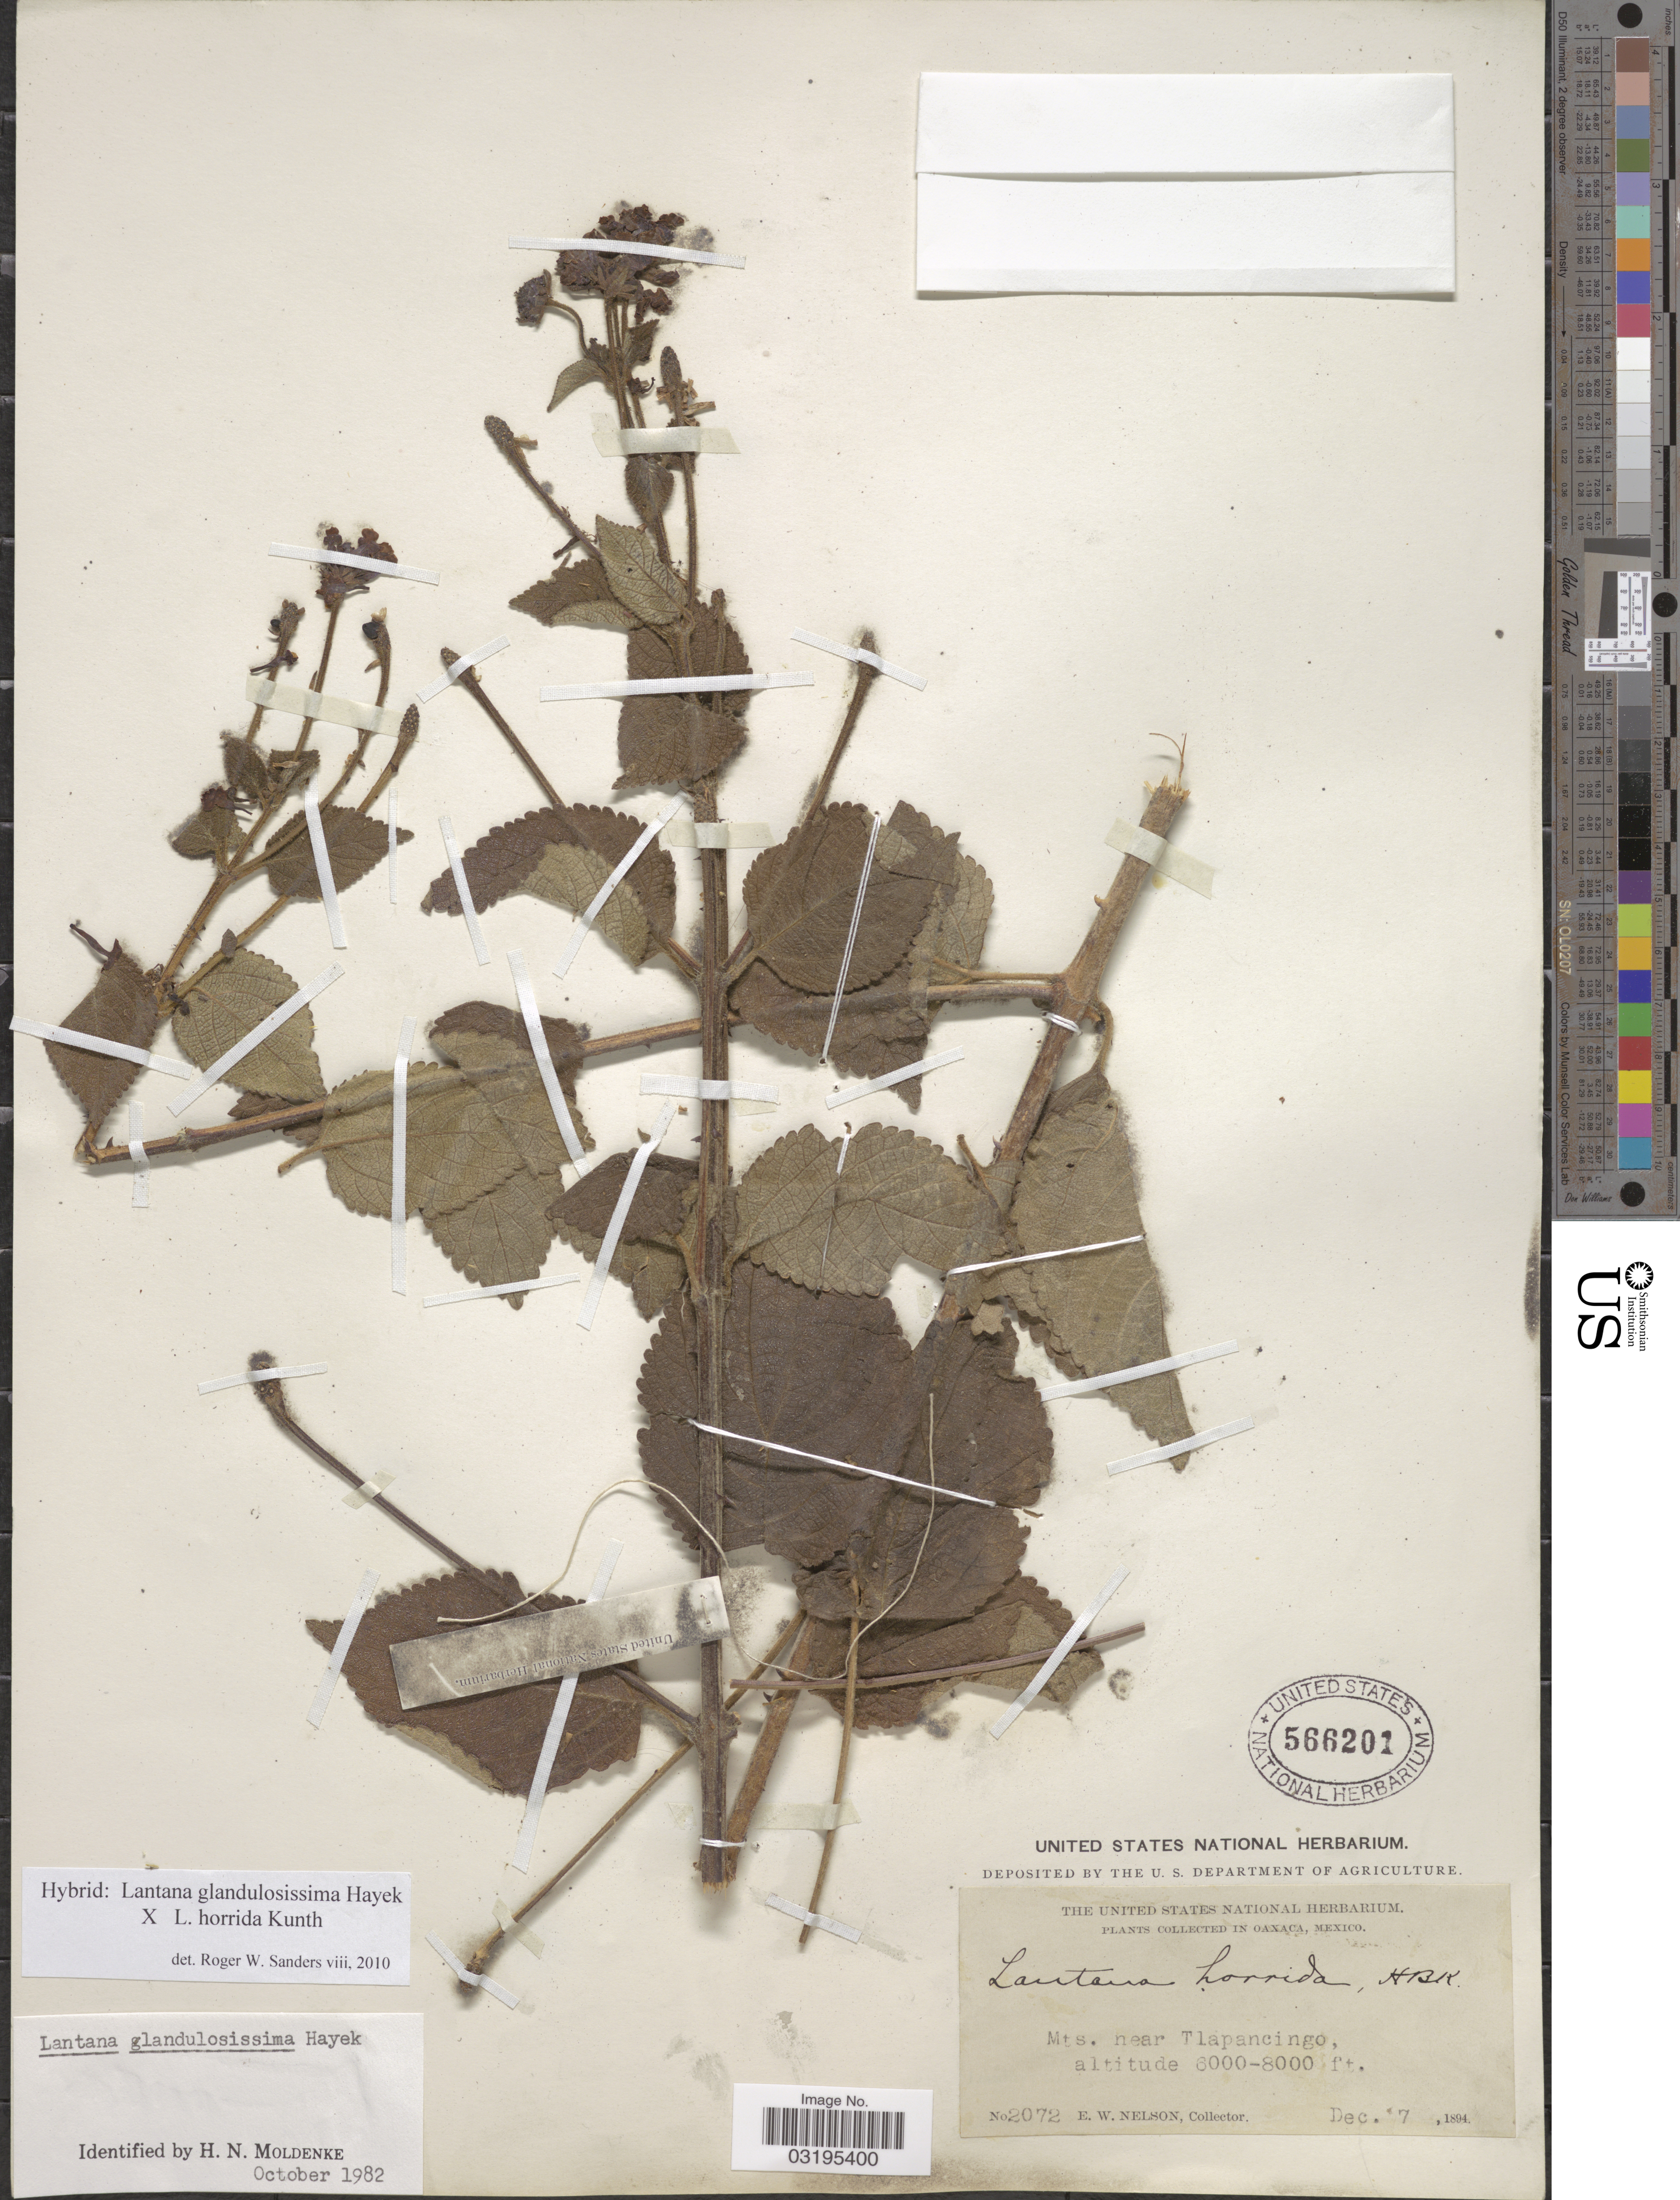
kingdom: Plantae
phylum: Tracheophyta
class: Magnoliopsida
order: Lamiales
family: Verbenaceae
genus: Lantana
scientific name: Lantana glandulosissima x L. horrida Kunth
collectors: E. W. Nelson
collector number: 2072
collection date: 1894-12-07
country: Mexico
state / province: Oaxaca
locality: Mts. near Tlapancingo.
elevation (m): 1829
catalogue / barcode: US 566201